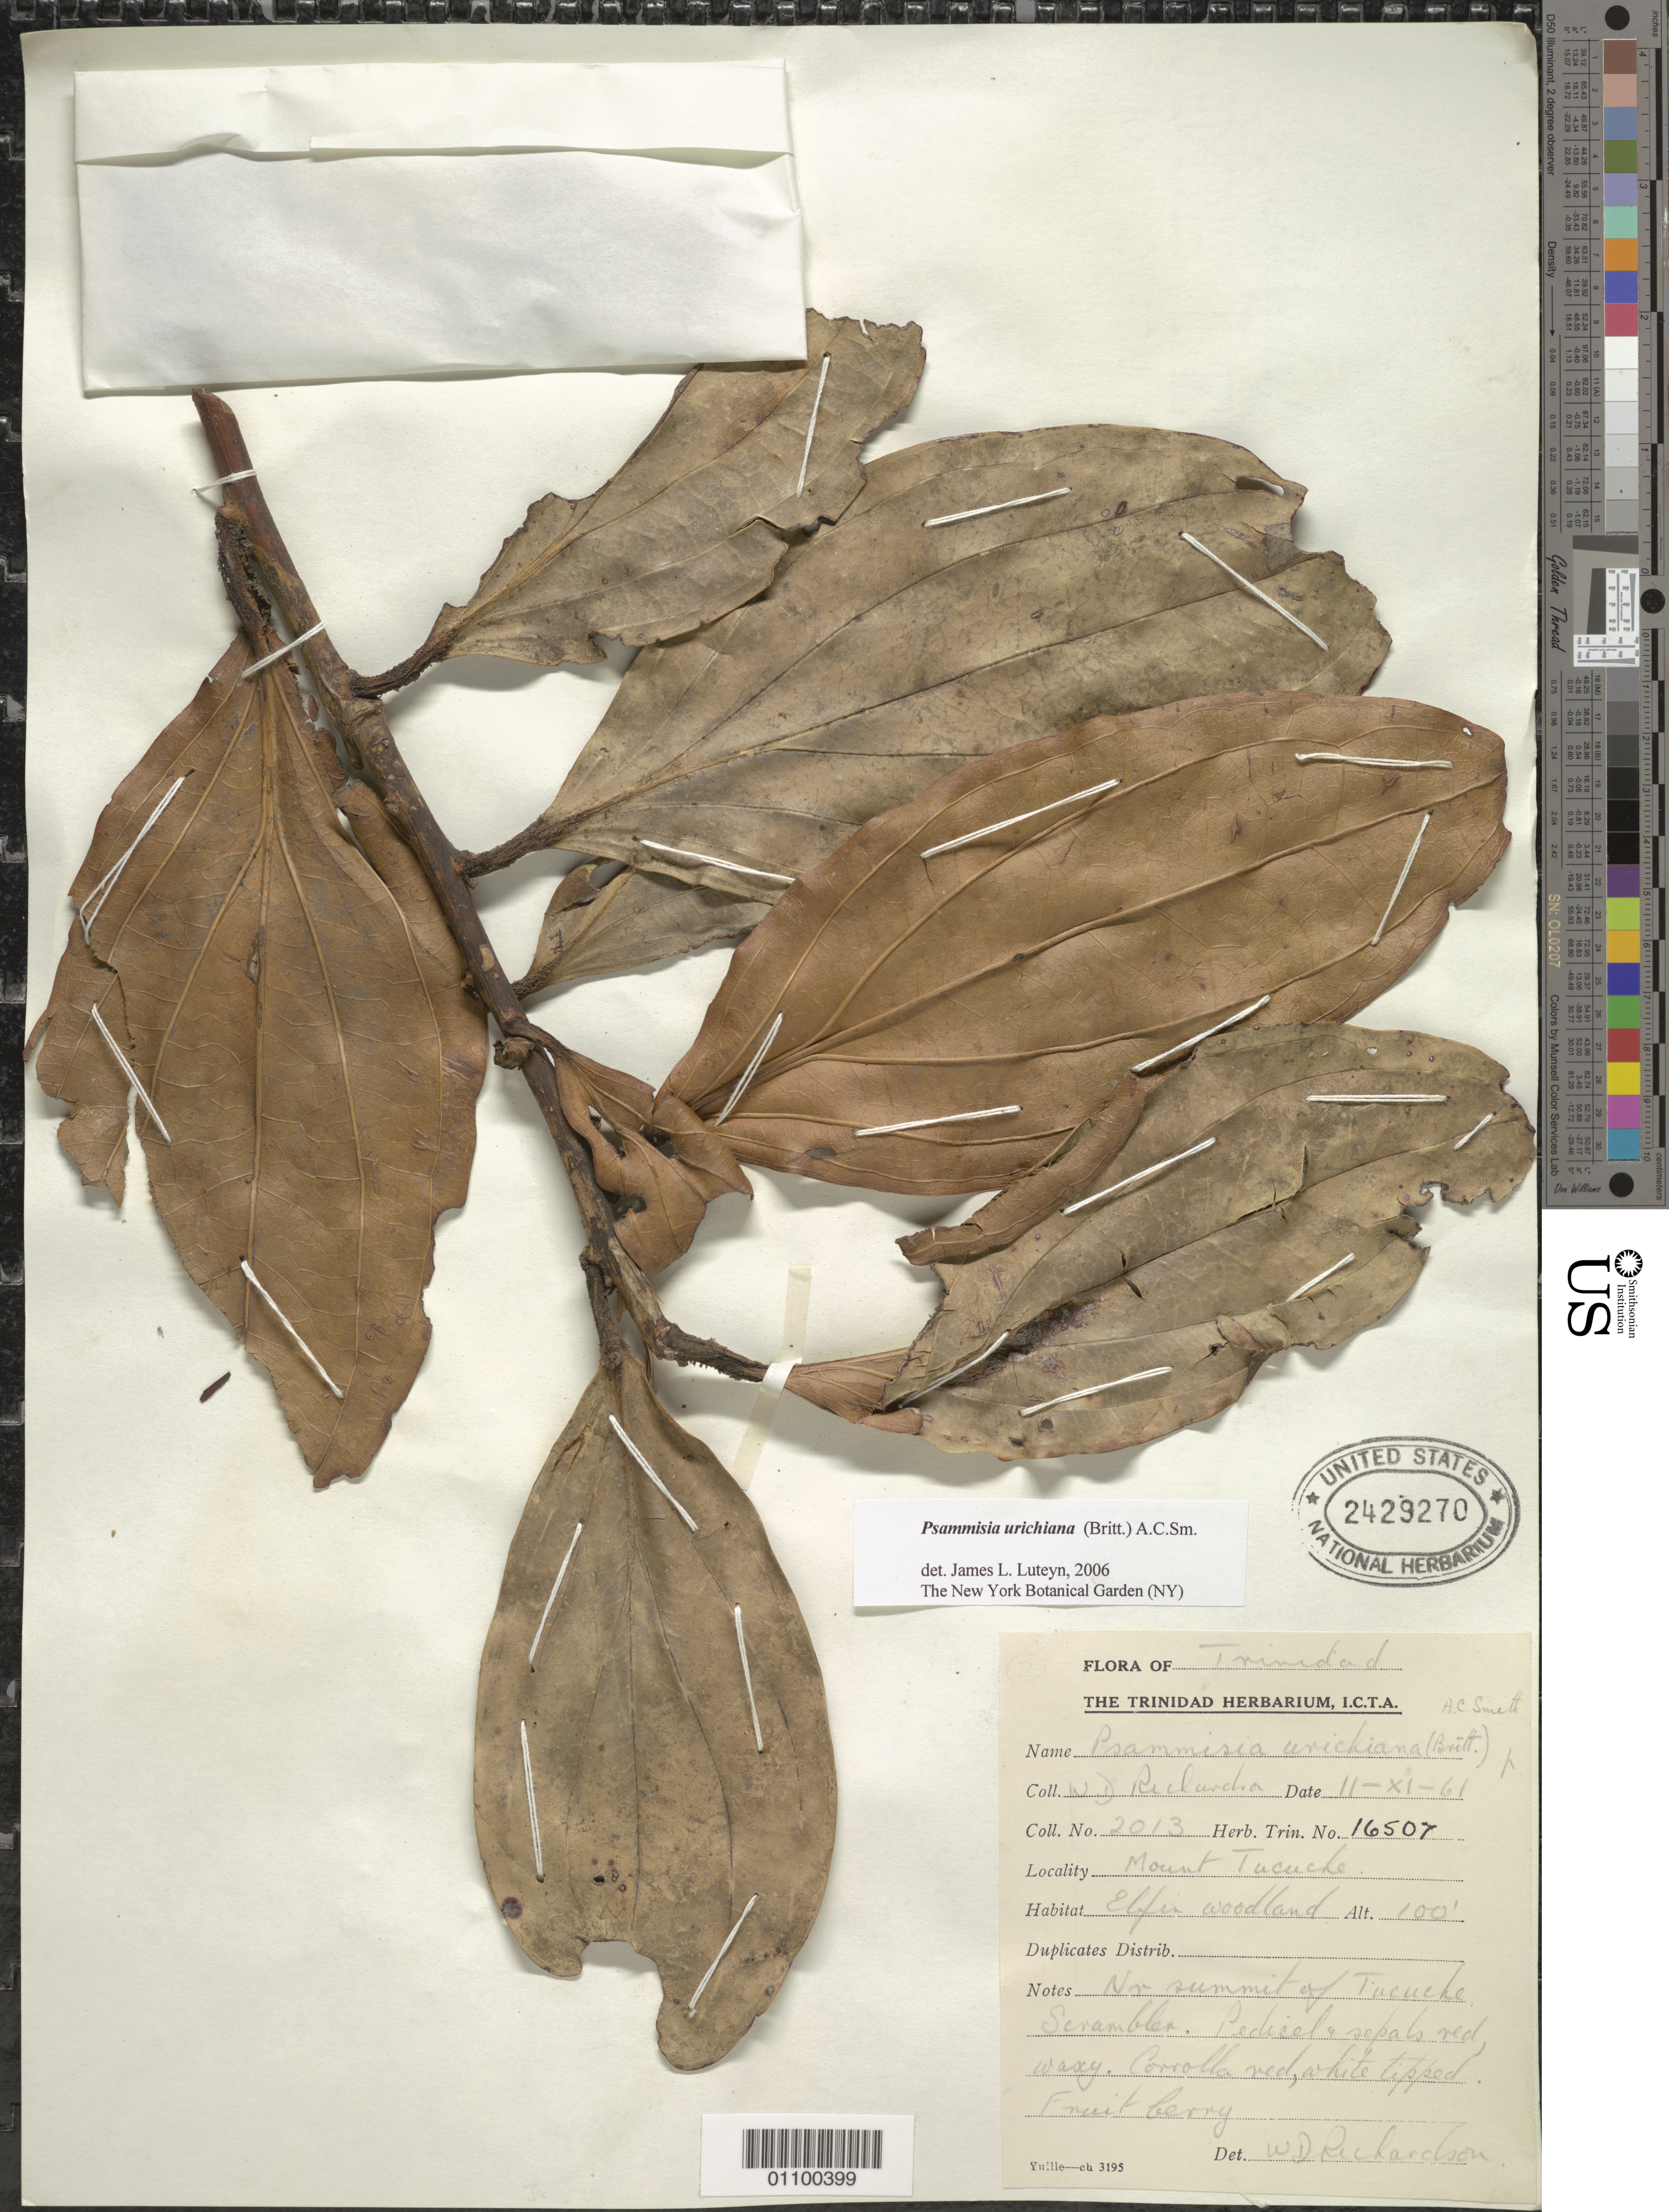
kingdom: Plantae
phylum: Tracheophyta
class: Magnoliopsida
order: Ericales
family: Ericaceae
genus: Psammisia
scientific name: Psammisia recurvata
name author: Britton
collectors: W. D. Richardson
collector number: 2013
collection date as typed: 02 Sep 1961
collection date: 1961-09-02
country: Trinidad and Tobago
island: Trinidad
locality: Mount Tucuche, N summit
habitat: elfin woodland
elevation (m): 30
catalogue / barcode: US 2429270